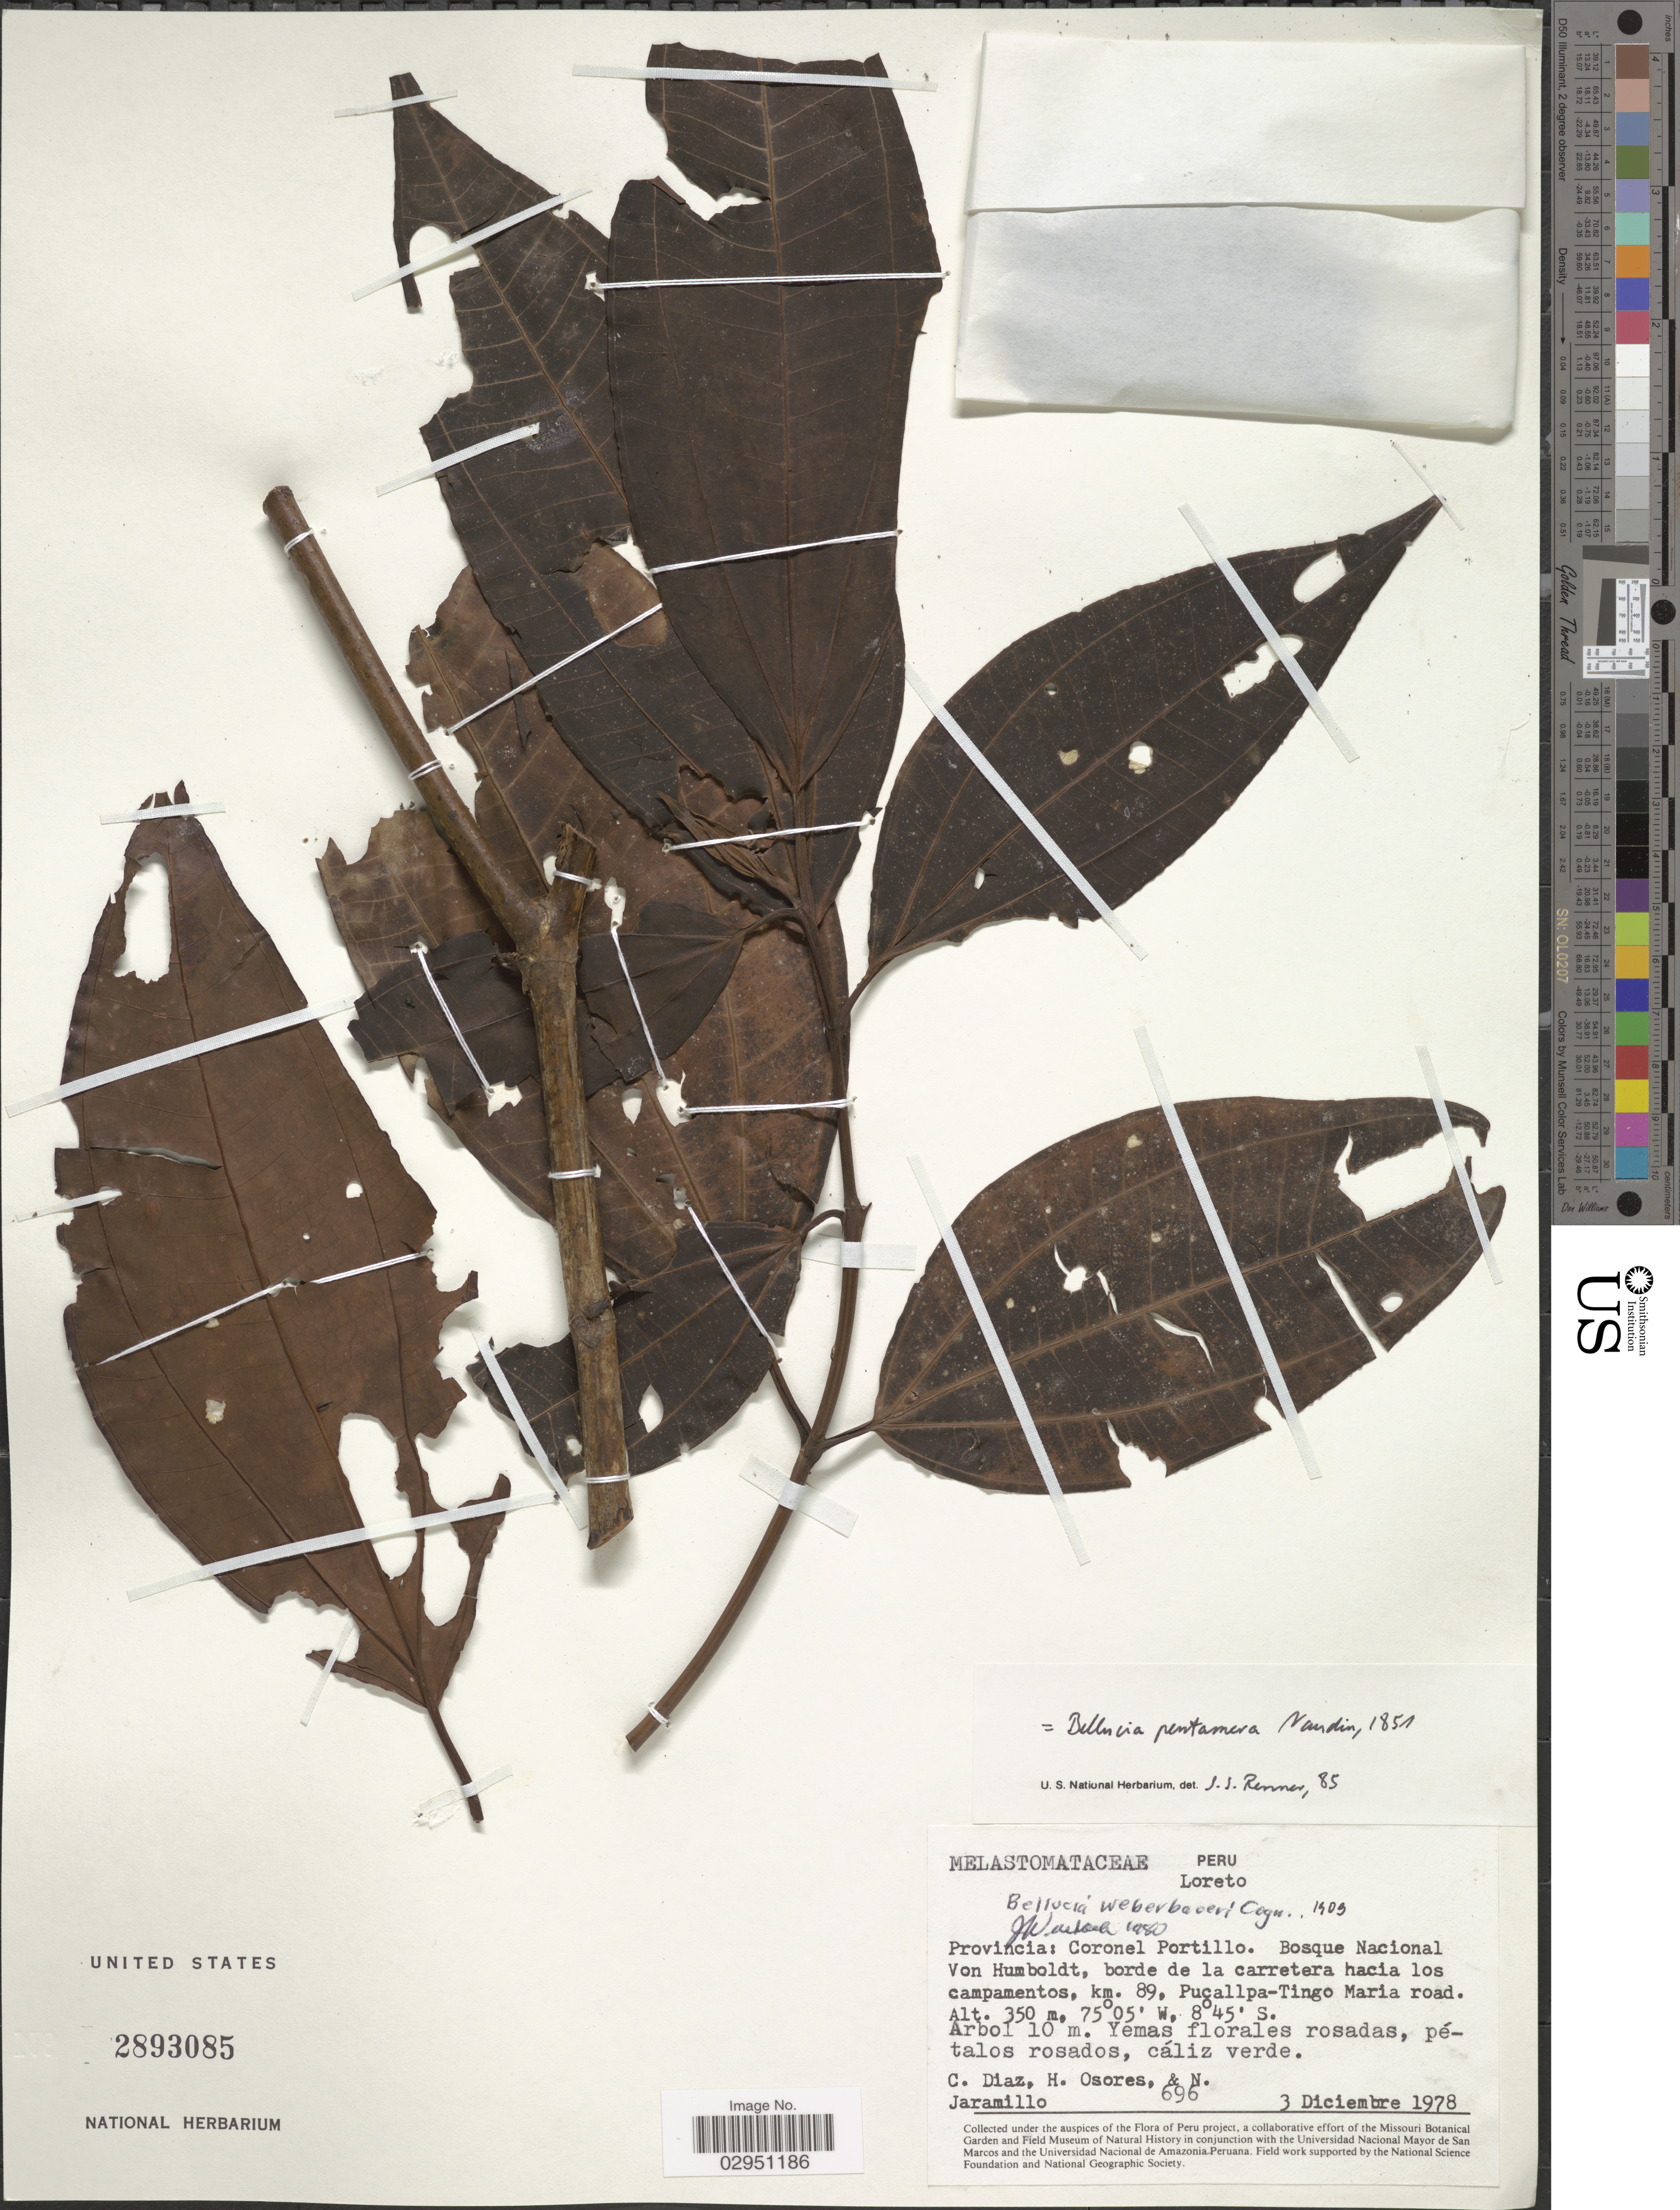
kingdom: Plantae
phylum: Tracheophyta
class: Magnoliopsida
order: Myrtales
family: Melastomataceae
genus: Bellucia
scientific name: Bellucia pentamera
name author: Naudin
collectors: C. Díaz, H. Osores & N. Jaramillo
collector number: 696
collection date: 1978-12-03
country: Peru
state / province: Loreto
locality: Provincia: Coronel Portillo. Bosque Nacional Von Humbold, borde de la carretera hacia los campamentos, km. 89, Pucallpa-Tingo Maria road.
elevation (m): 350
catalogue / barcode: US 2893085